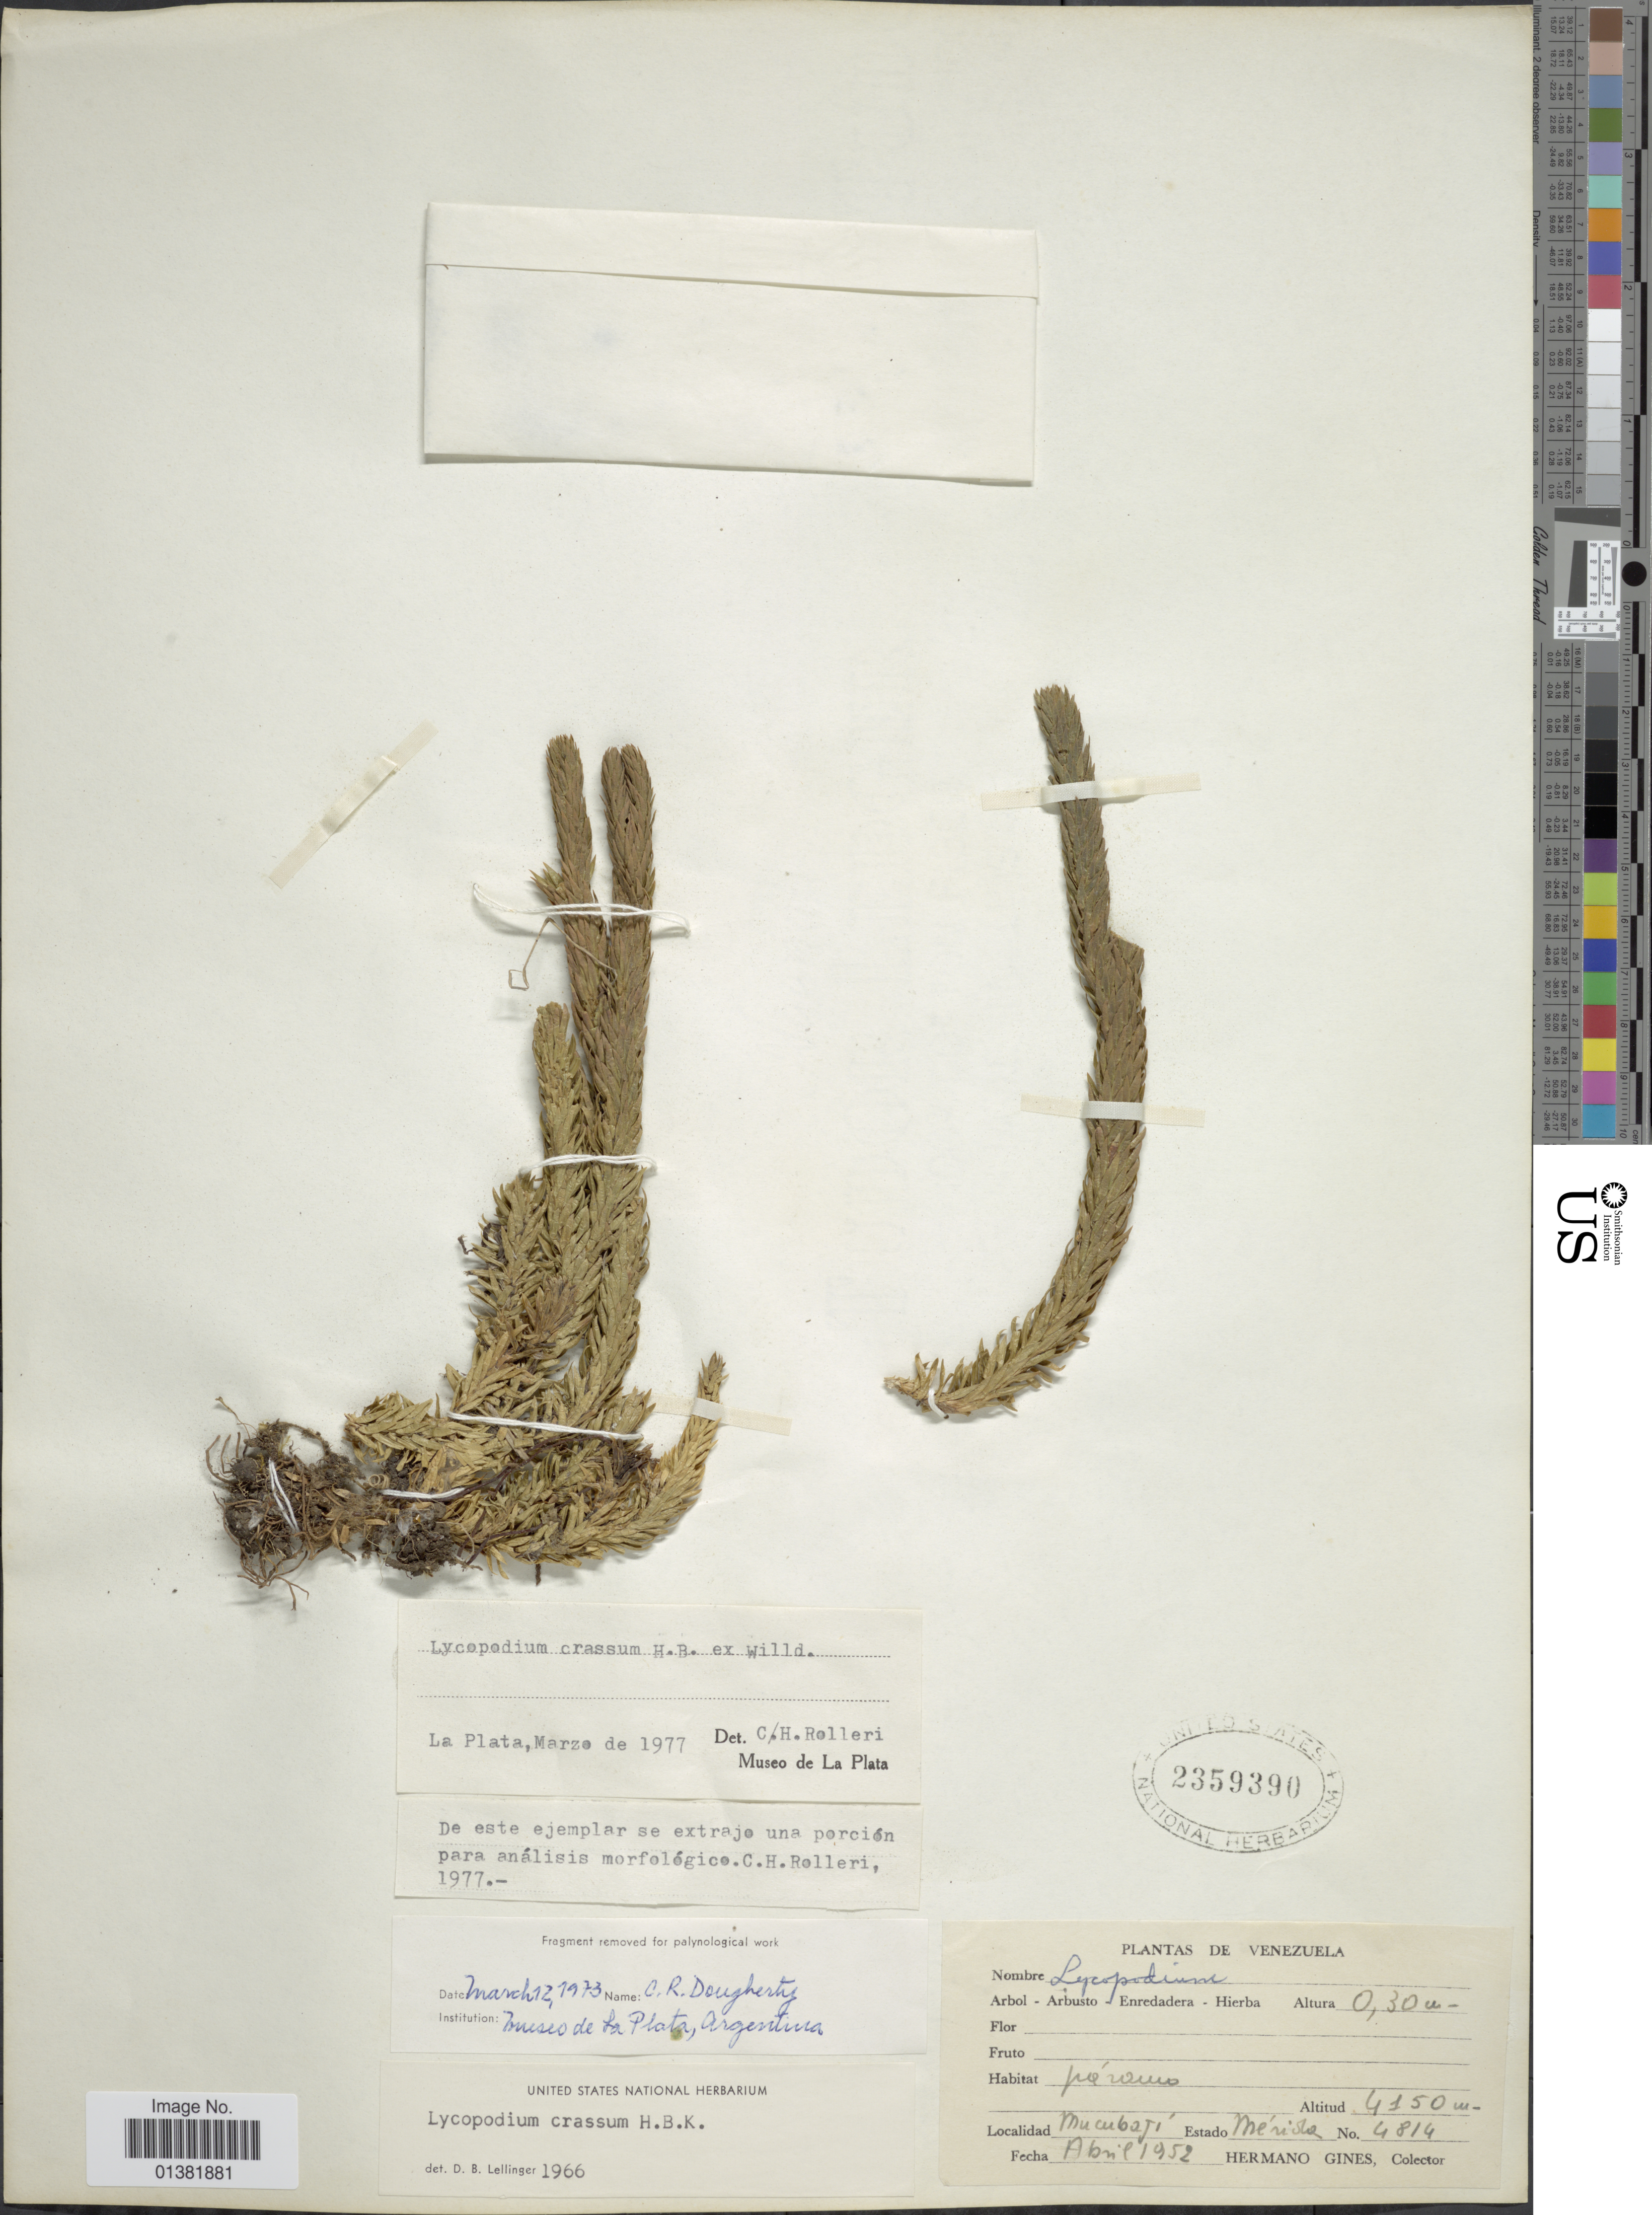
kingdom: Plantae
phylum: Tracheophyta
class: Lycopodiopsida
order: Lycopodiales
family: Lycopodiaceae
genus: Phlegmariurus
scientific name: Phlegmariurus crassus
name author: (Humb. & Bonpl. ex Willd.) B. Øllg.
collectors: Bro. Gines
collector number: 4814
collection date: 1952-04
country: Venezuela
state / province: Mérida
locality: Mucubají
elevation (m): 4150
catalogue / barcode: US 2359390